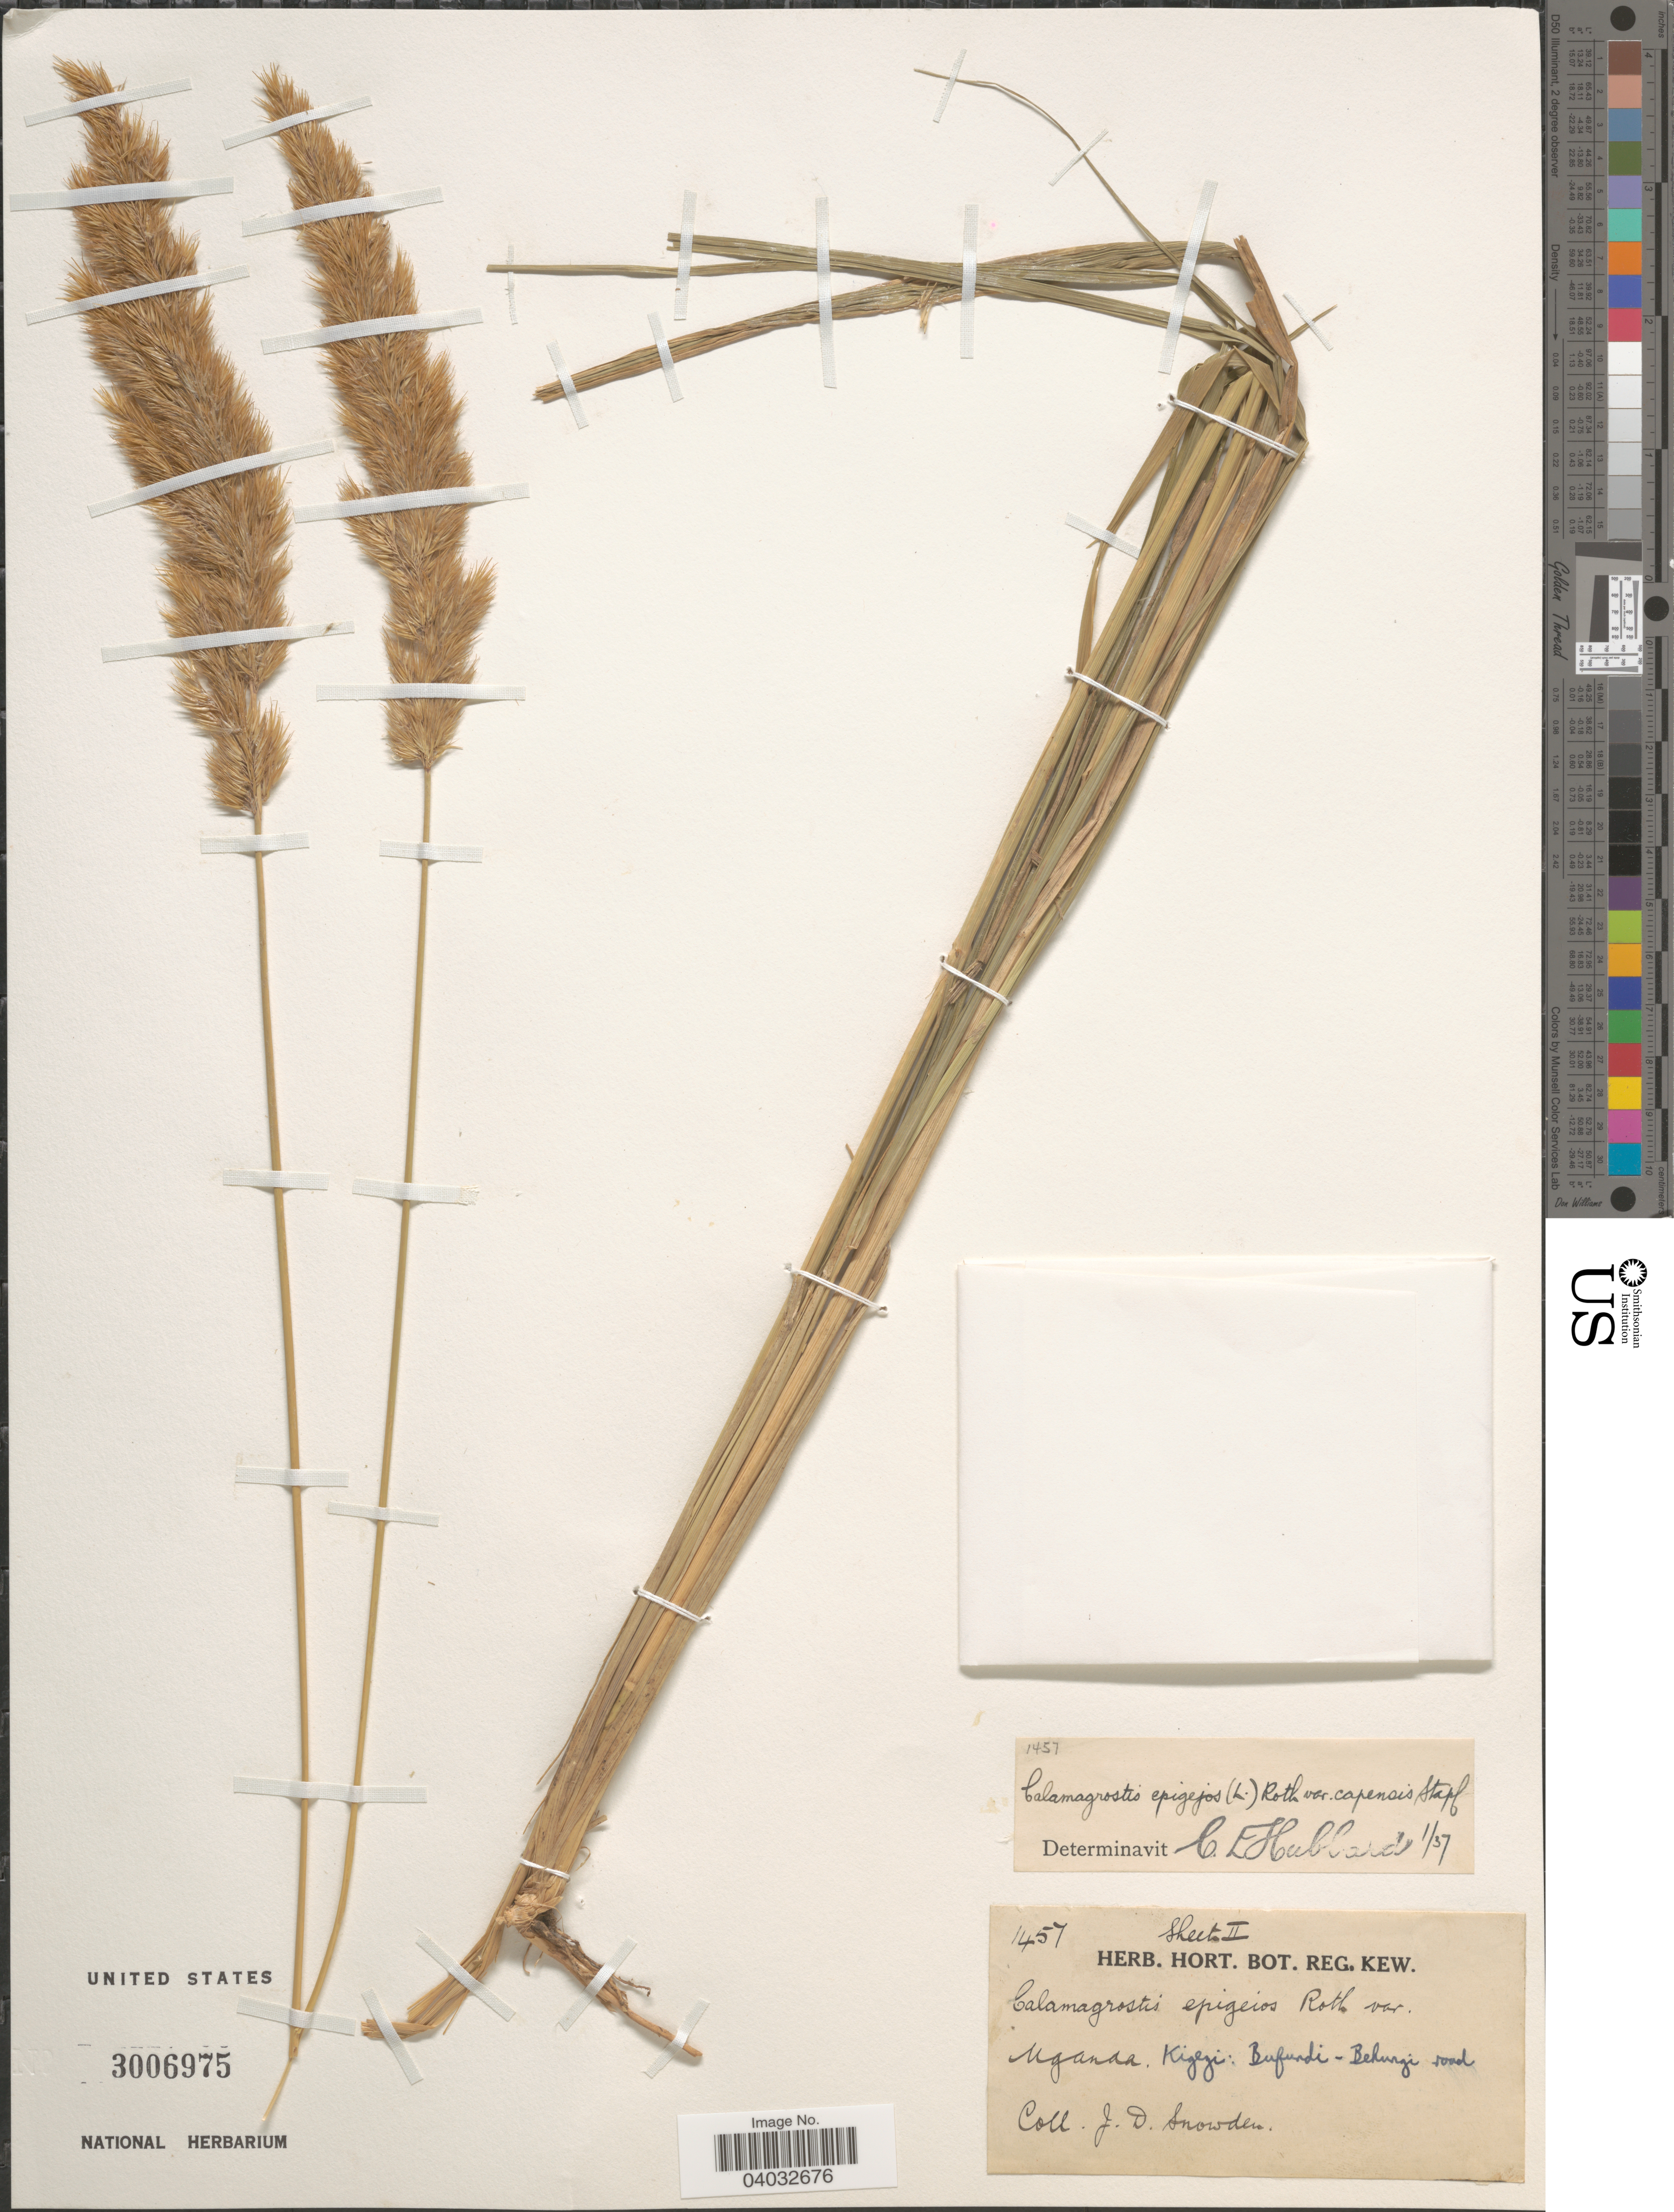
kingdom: Plantae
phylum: Tracheophyta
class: Liliopsida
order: Poales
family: Poaceae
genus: Calamagrostis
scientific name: Calamagrostis epigeios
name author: (L.) Roth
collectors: J. Snowden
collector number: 1457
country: Uganda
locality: Kigezi: Bufundi-Behungi road.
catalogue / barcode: US 3006975